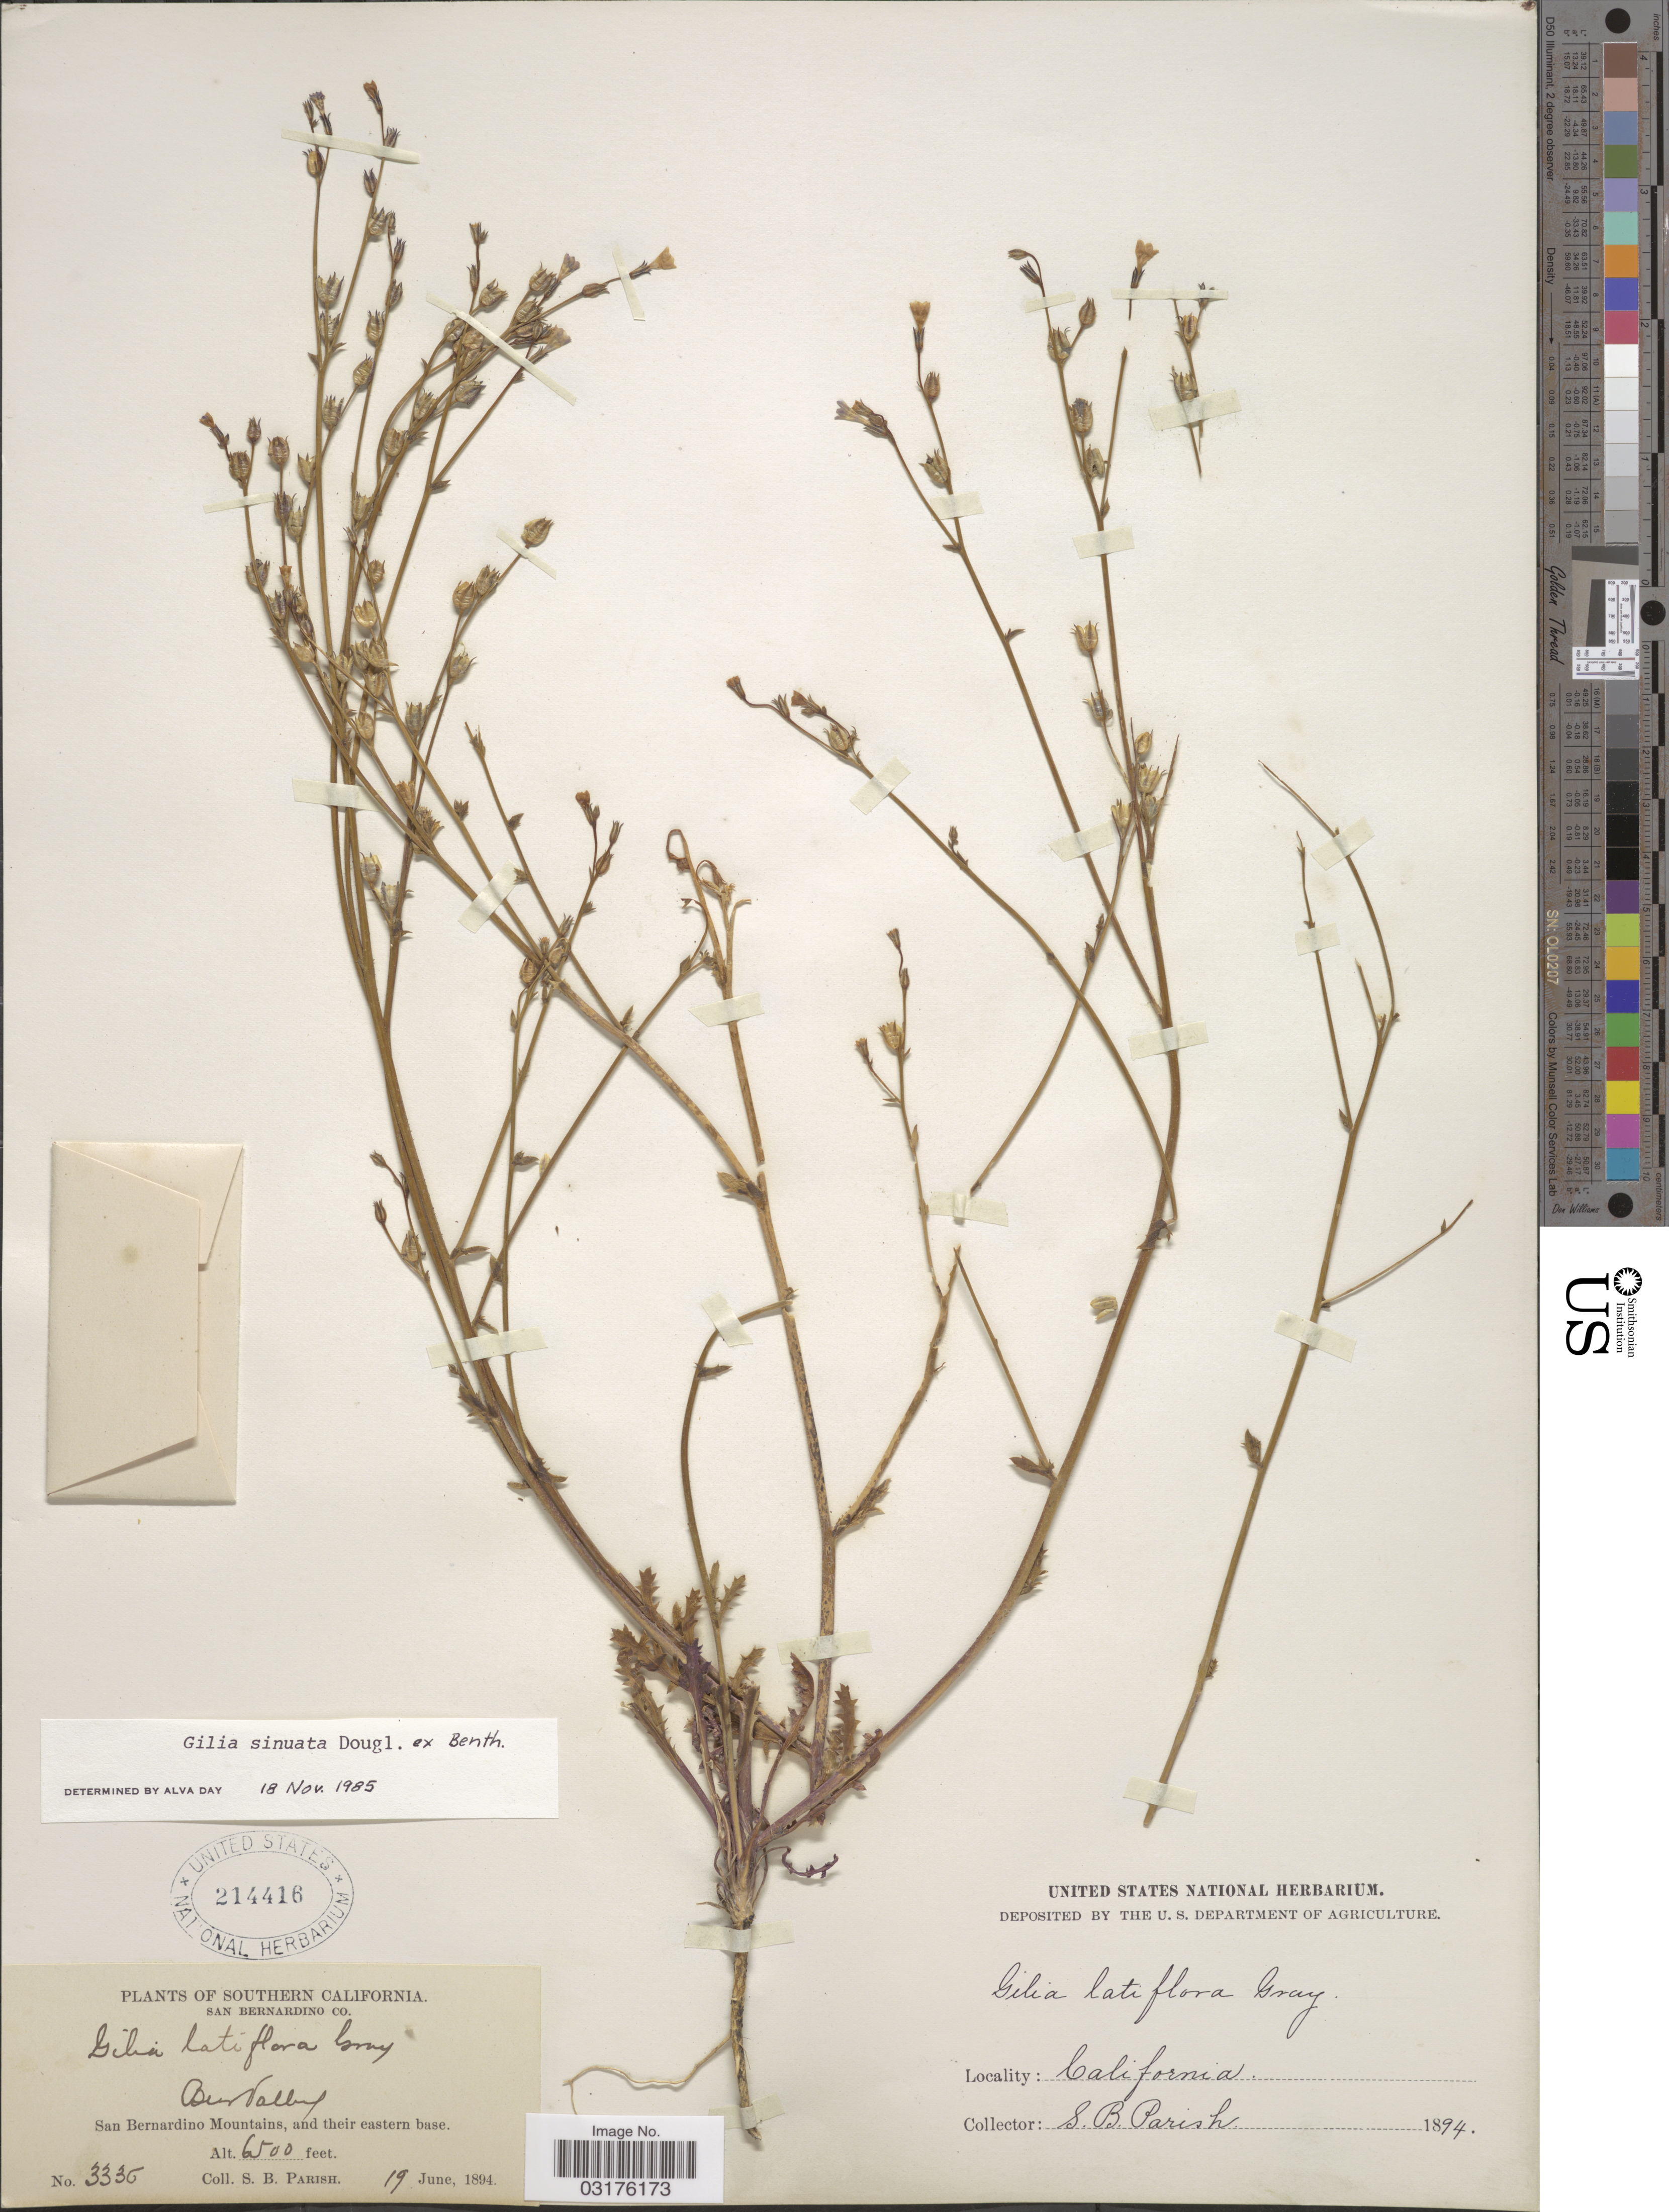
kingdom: Plantae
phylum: Tracheophyta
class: Magnoliopsida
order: Ericales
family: Polemoniaceae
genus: Gilia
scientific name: Gilia sinuata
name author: Douglas ex Benth.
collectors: S. B. Parish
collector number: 3336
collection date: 1894-06-19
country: United States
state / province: California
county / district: San Bernardino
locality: Southern California, San Bernardino Co., Beer Valley, San Bernardino Mountains, and their eastern base.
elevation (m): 1981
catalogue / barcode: US 214416